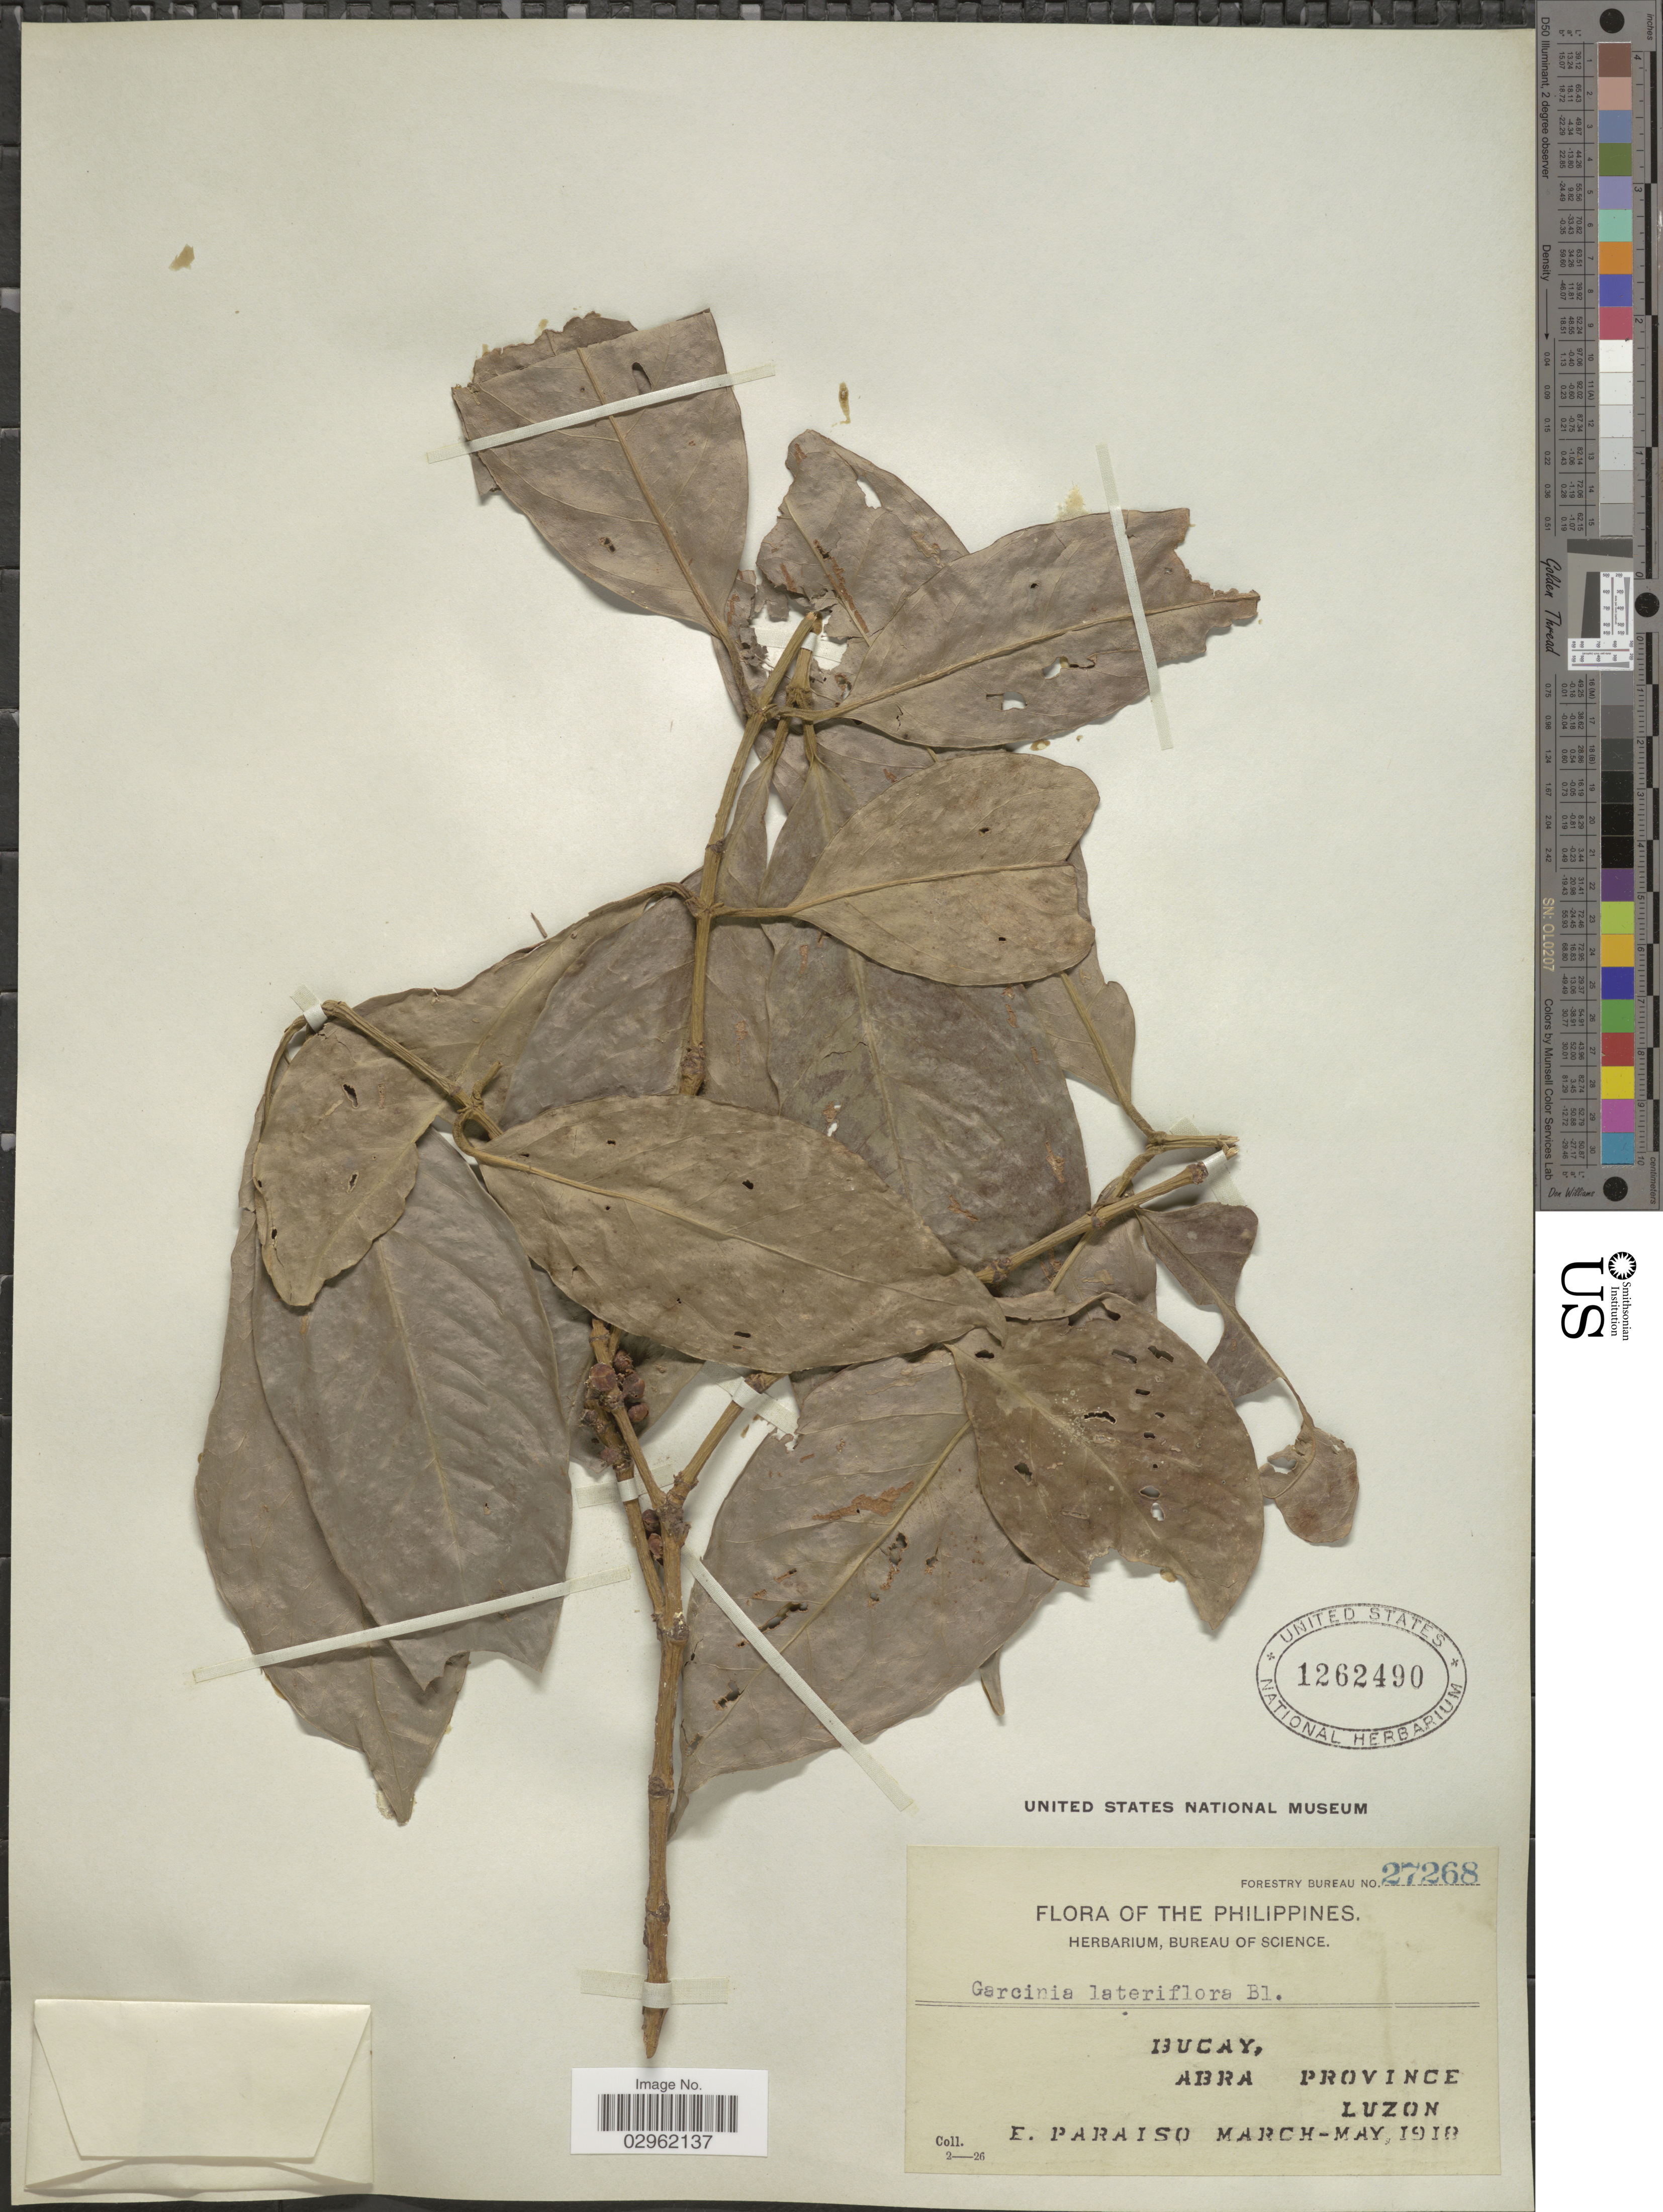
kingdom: Plantae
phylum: Tracheophyta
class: Magnoliopsida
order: Malpighiales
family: Clusiaceae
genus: Garcinia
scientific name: Garcinia lateriflora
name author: Blume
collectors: E. Paraiso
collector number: Forestry Bureau 27268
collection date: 1918-03/1918-05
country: Philippines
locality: Bucay, Abra Province. Luzon.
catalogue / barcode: US 1262490